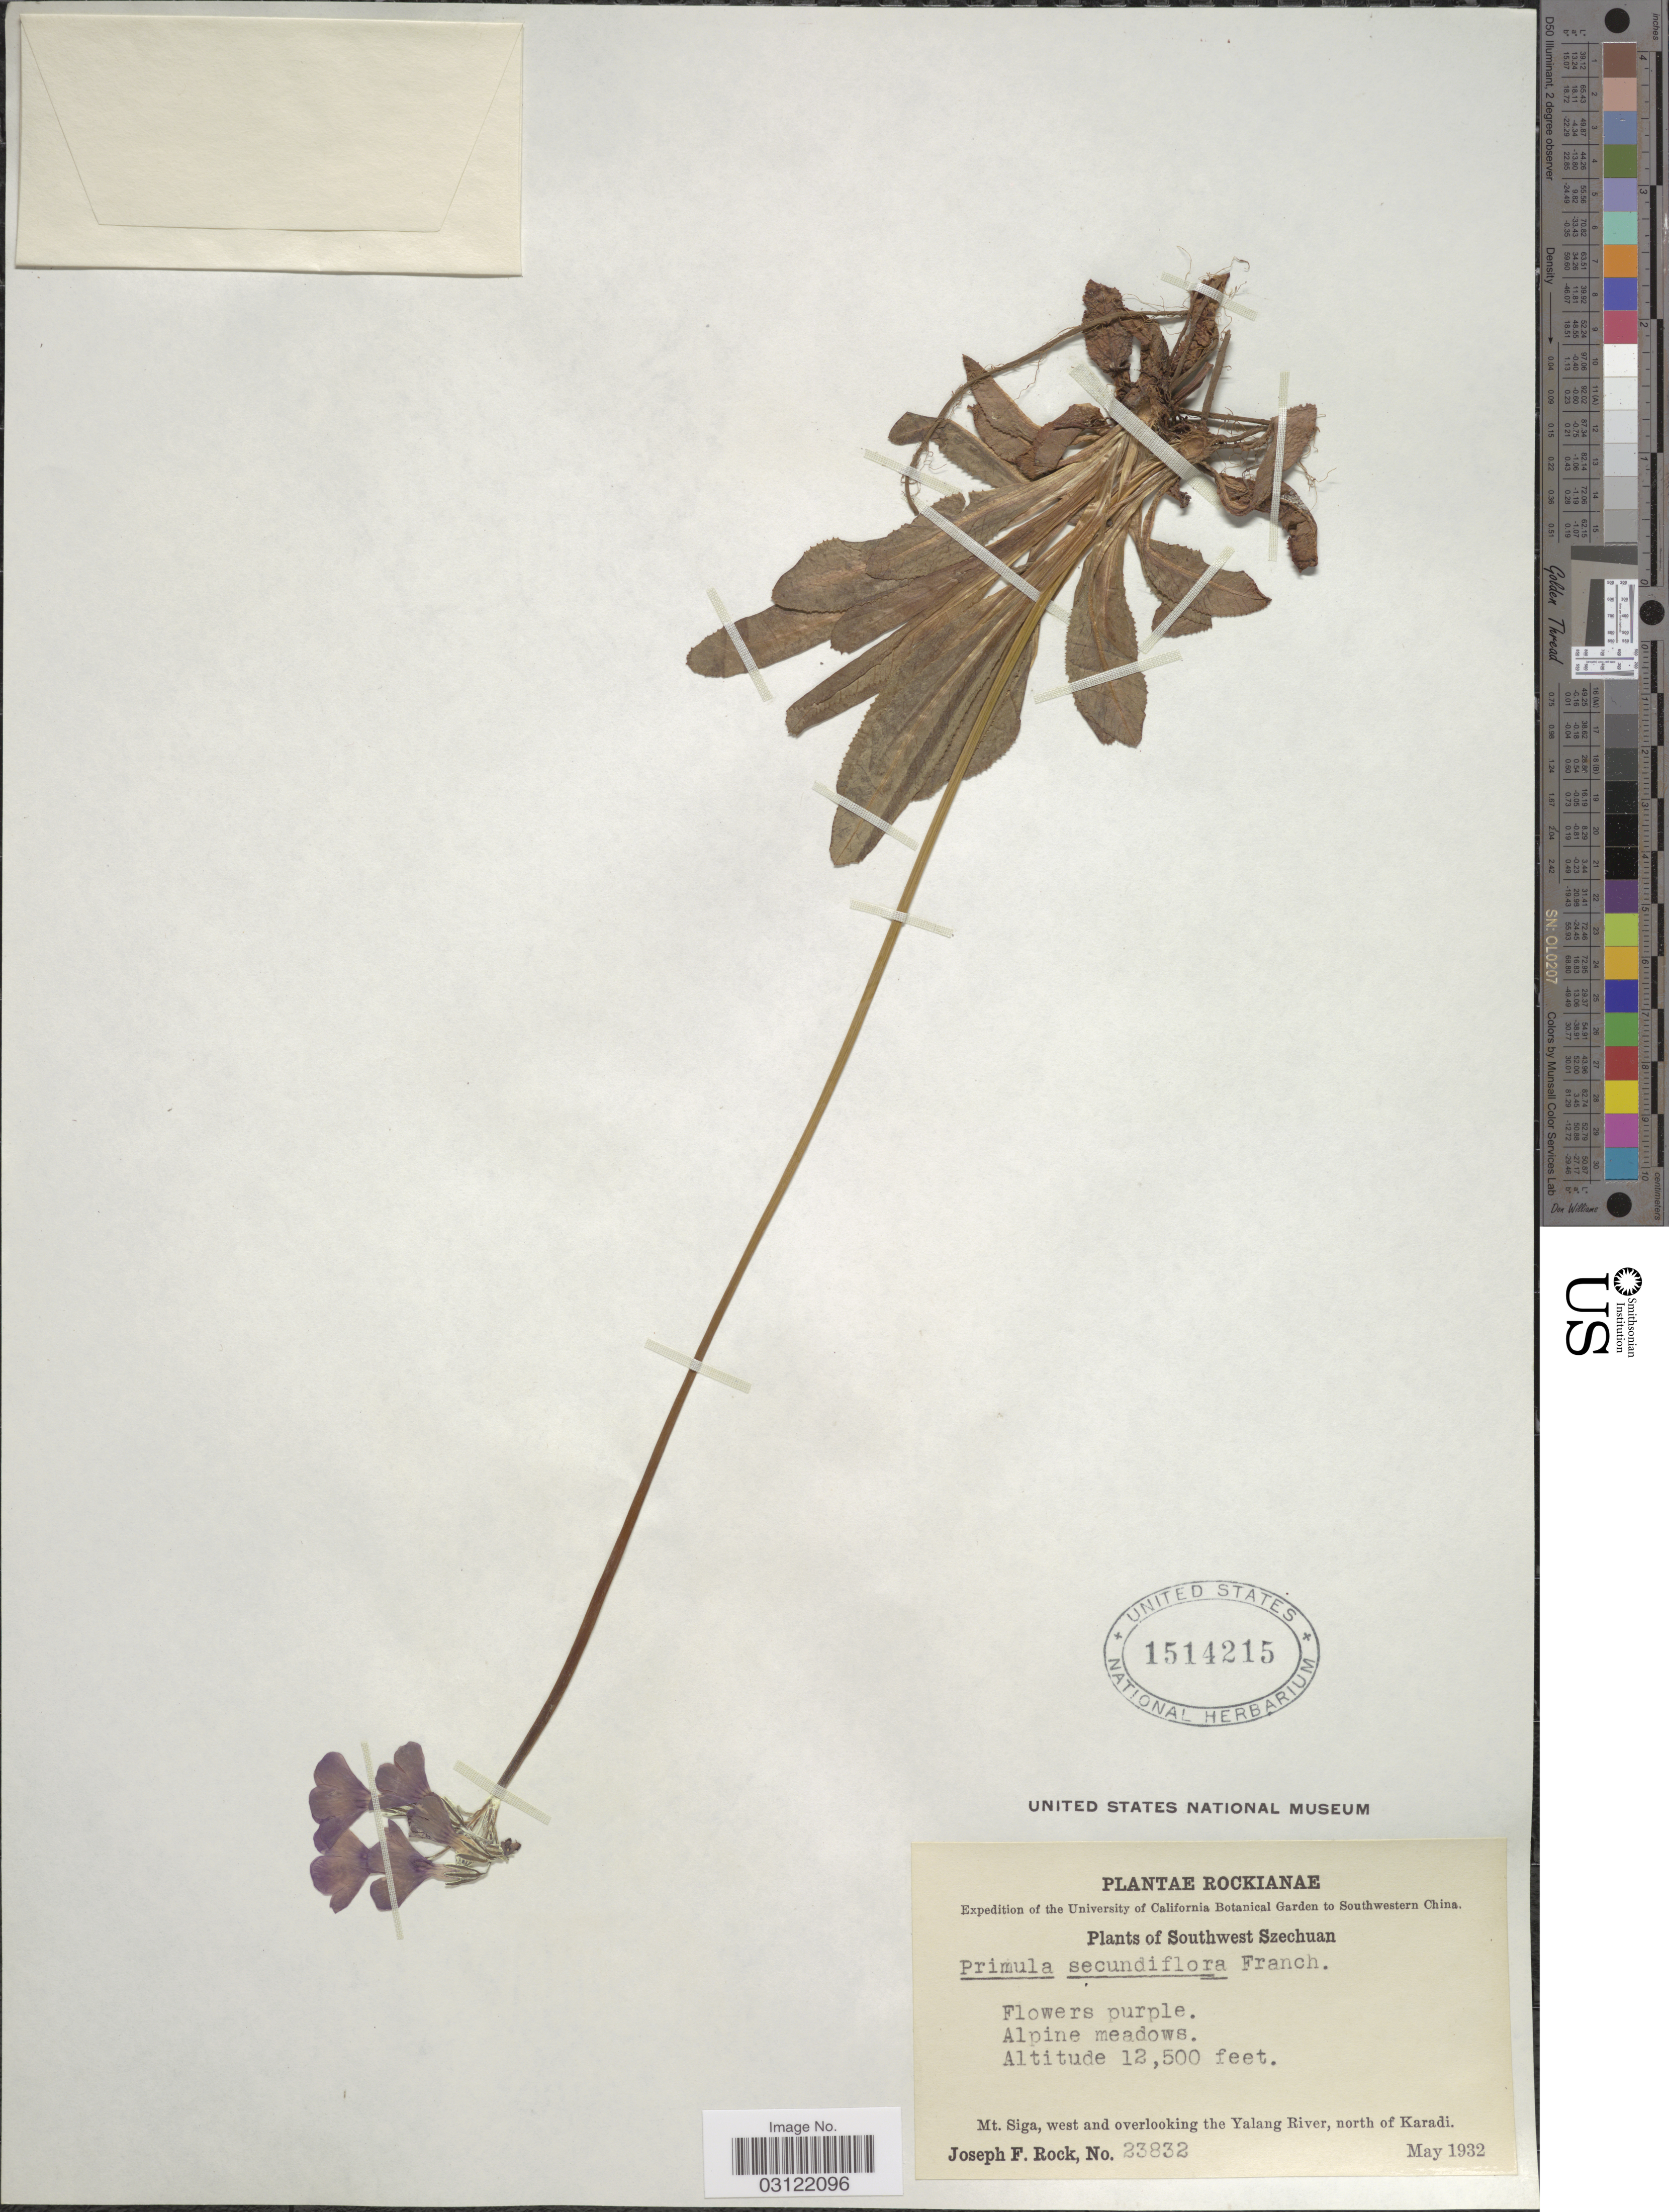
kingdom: Plantae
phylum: Tracheophyta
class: Magnoliopsida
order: Ericales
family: Primulaceae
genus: Primula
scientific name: Primula secundiflora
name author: Franch.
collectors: J. F. Rock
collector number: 23832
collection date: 1932-05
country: China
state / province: Sichuan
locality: Southwestern China. Southwest Szechuan, Mt. Siga, west and overlooking the Yalang River, north of Karadi.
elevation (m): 3810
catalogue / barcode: US 1514215